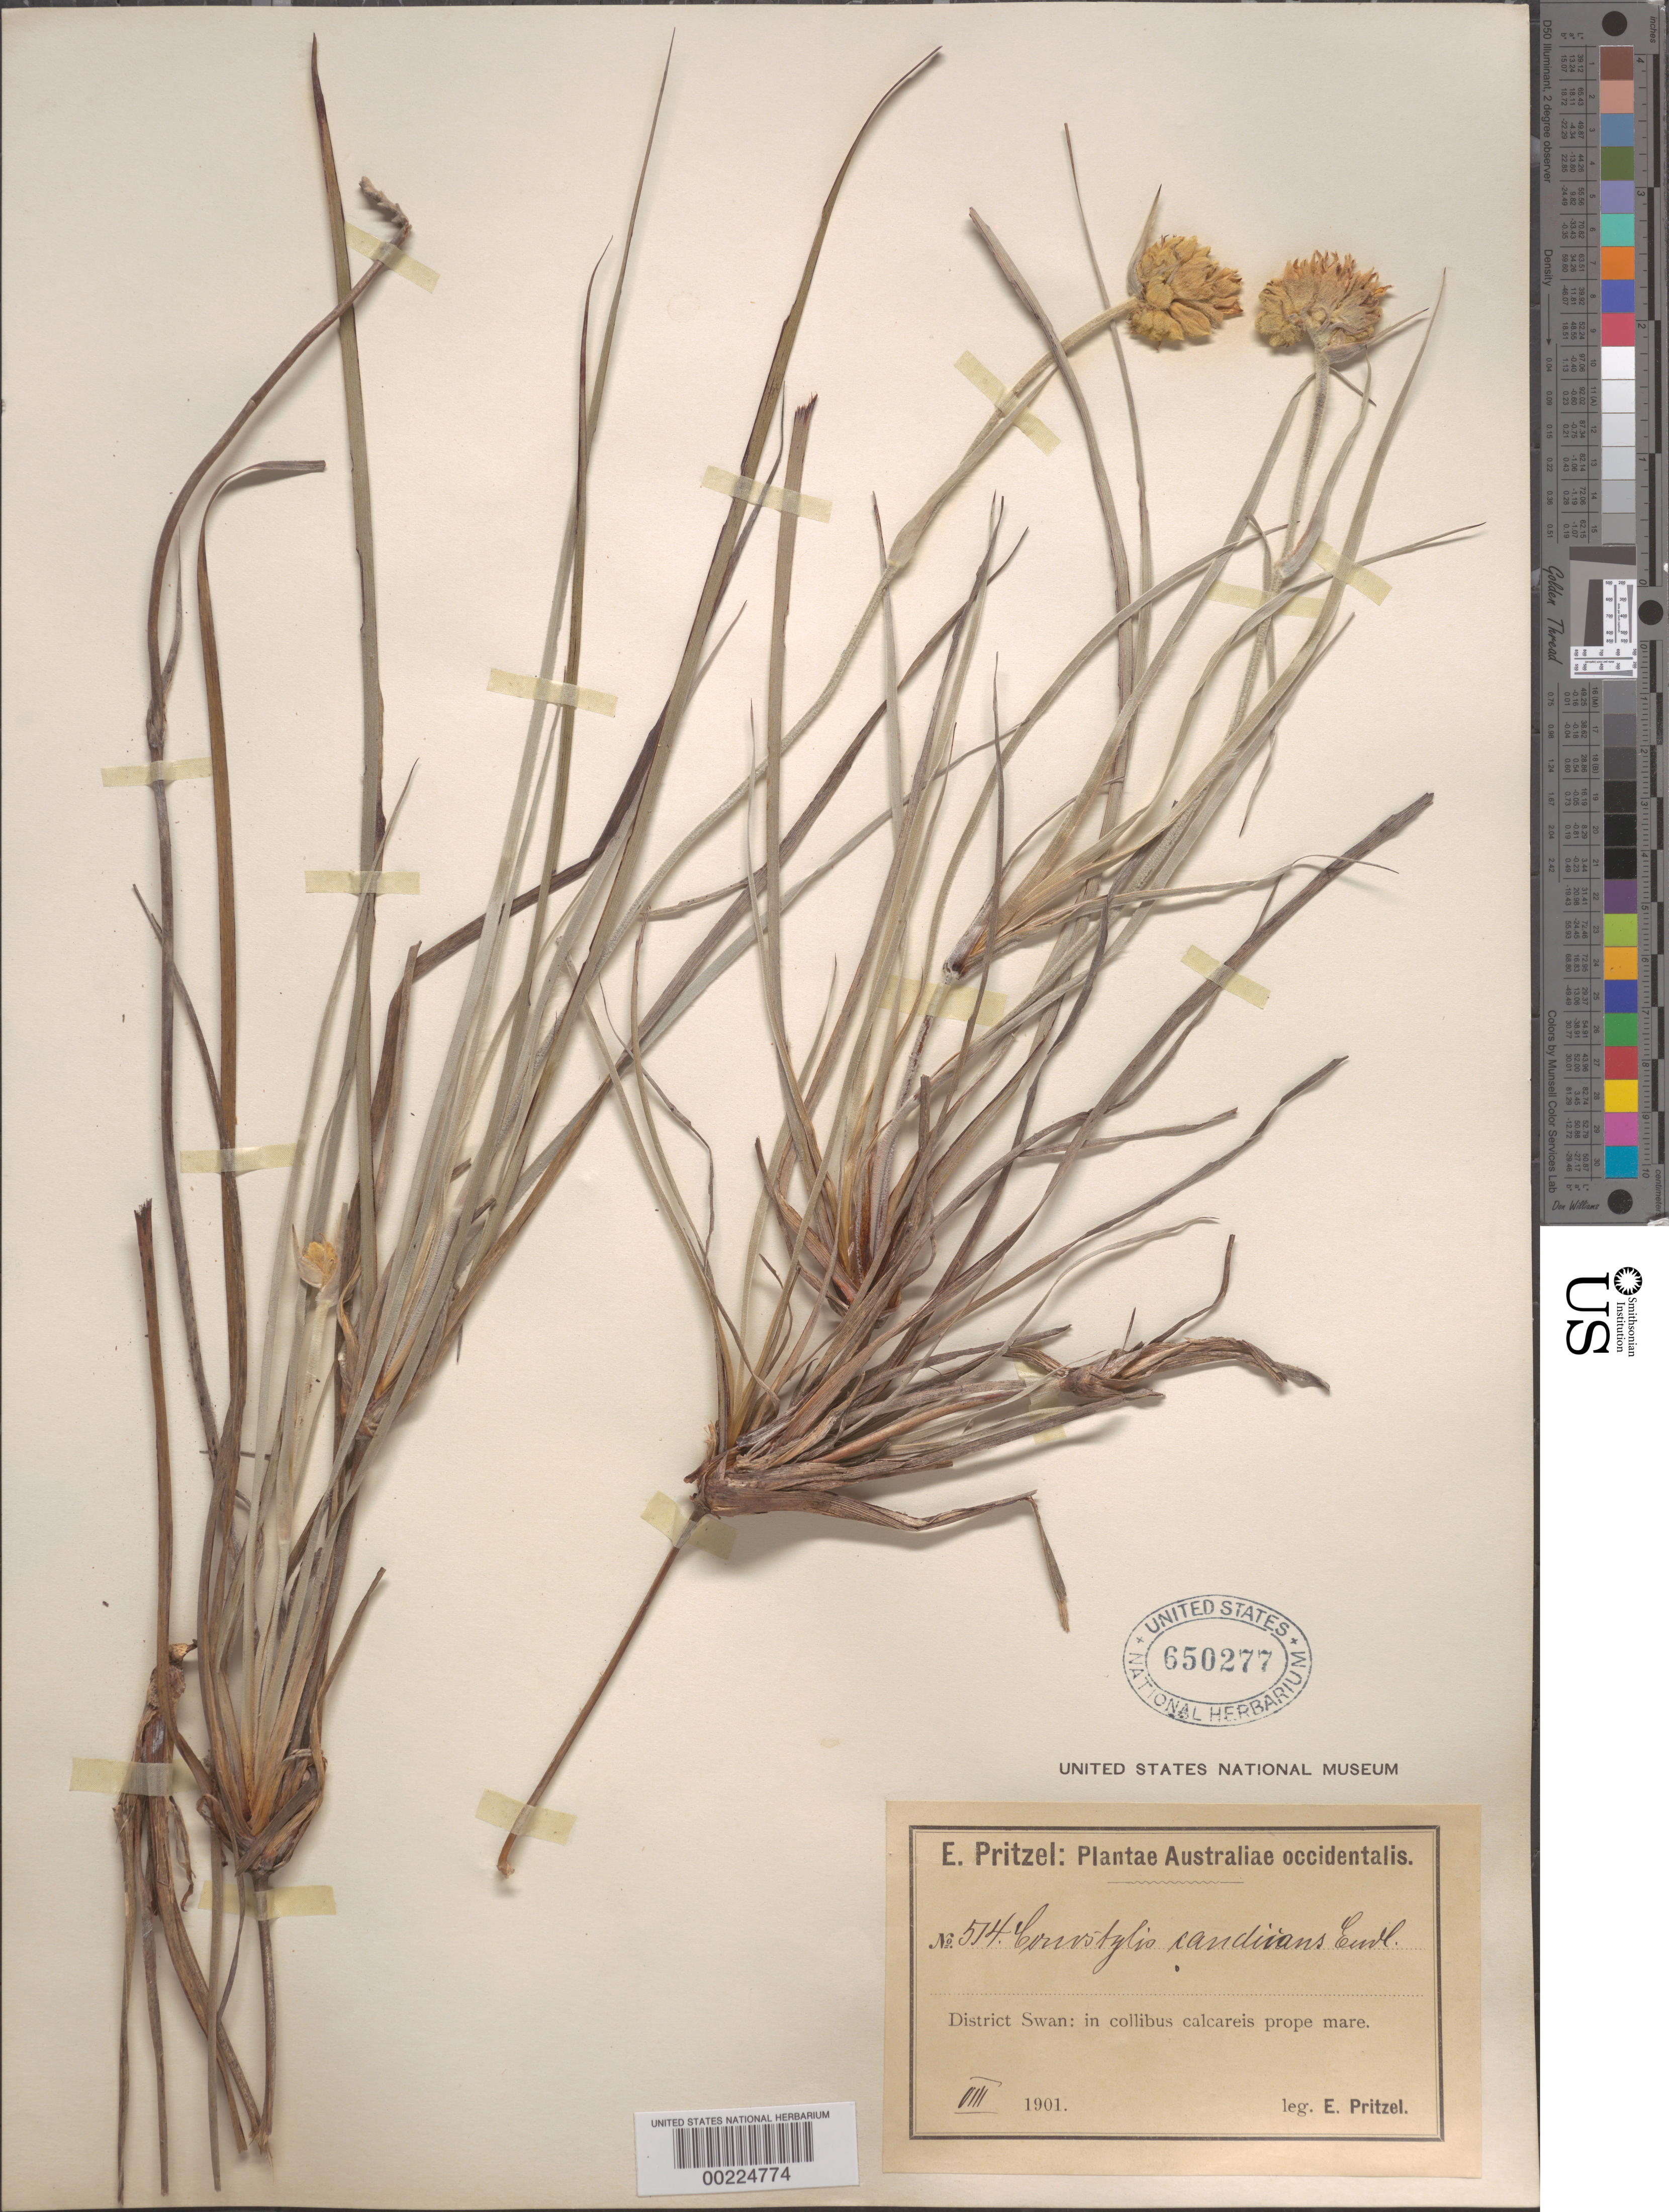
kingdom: Plantae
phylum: Tracheophyta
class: Liliopsida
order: Commelinales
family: Haemodoraceae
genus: Conostylis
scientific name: Conostylis candicans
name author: Endl.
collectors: E. G. Pritzel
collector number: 514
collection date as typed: Aug 1901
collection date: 1901-08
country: Australia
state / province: Western Australia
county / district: Swan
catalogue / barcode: US 650277